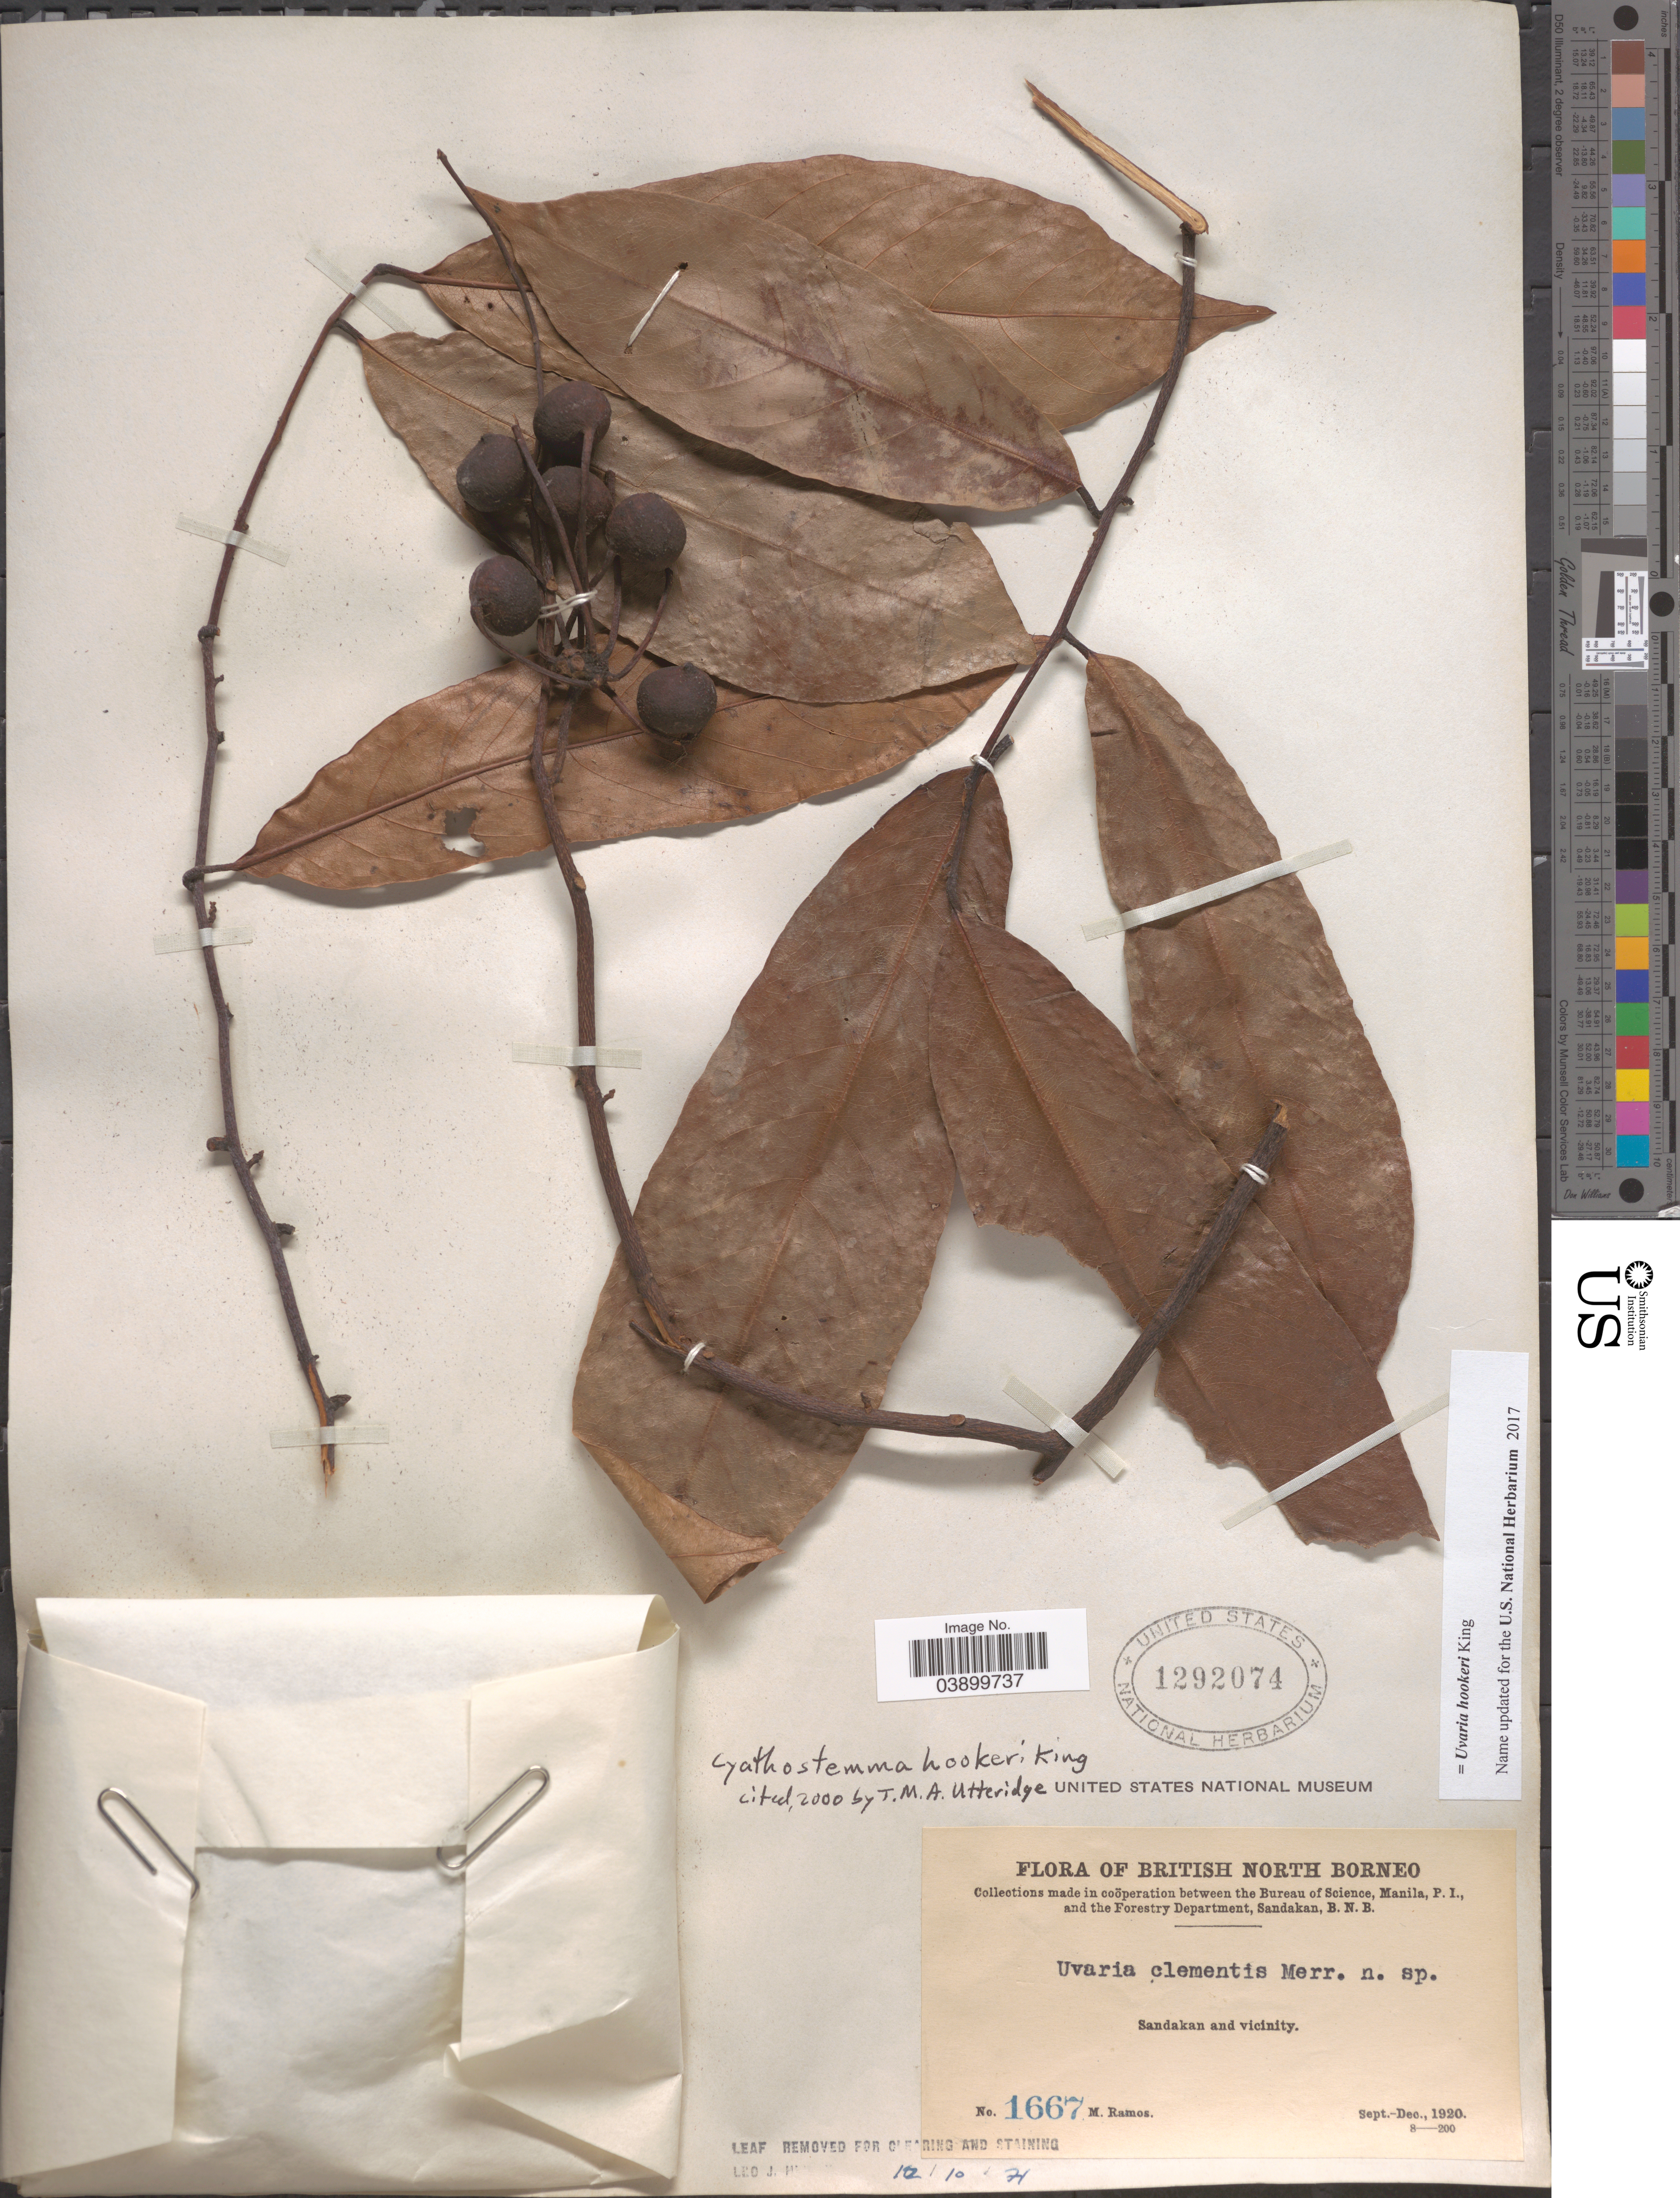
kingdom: Plantae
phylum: Tracheophyta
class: Magnoliopsida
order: Magnoliales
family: Annonaceae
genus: Uvaria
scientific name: Uvaria hookeri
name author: King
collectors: M. Ramos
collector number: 1667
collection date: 1920-09/1920-12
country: Malaysia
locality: British North Borneo. Sandakan and vicinity.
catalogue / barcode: US 1292074